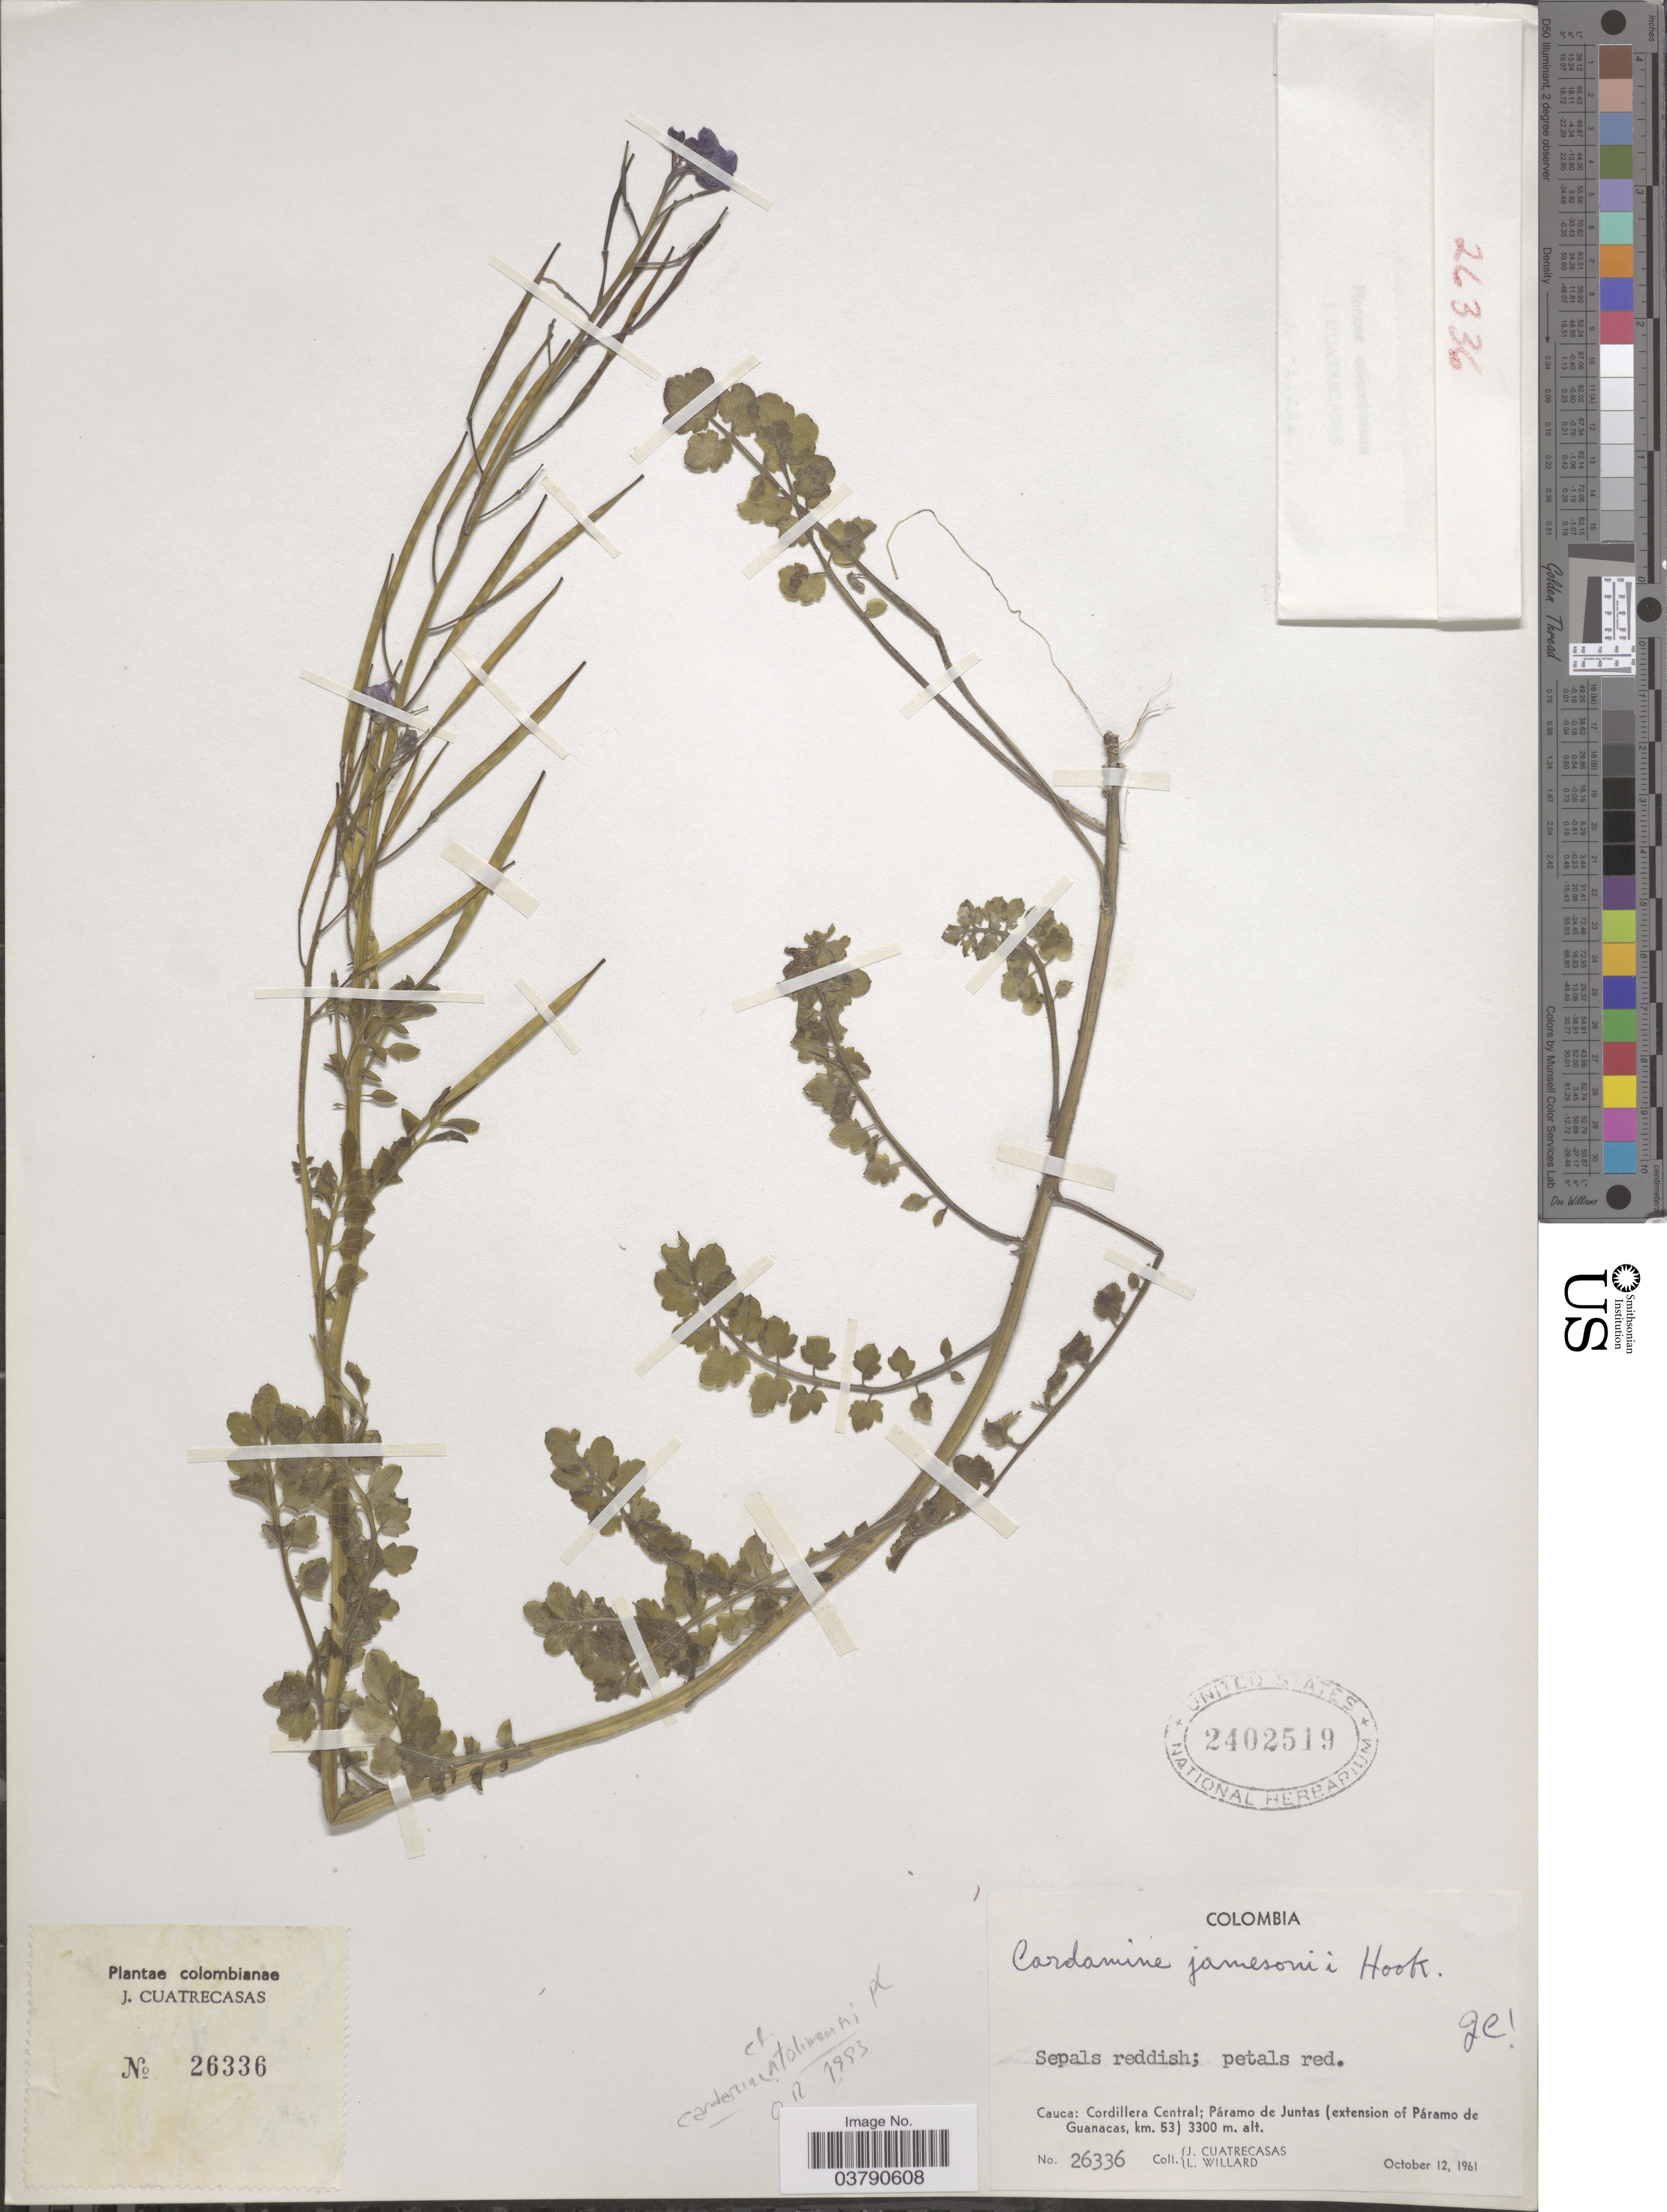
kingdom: Plantae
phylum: Tracheophyta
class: Magnoliopsida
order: Brassicales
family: Brassicaceae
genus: Cardamine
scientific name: Cardamine jamesonii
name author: Hook.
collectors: J. Cuatrecasas & L. Willard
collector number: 26336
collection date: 1961-10-12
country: Colombia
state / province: Cauca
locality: Cordillera Central; Páramo de Juntas (extension of Páramo de Guanacas, km. 53).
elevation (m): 3300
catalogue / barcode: US 2402519